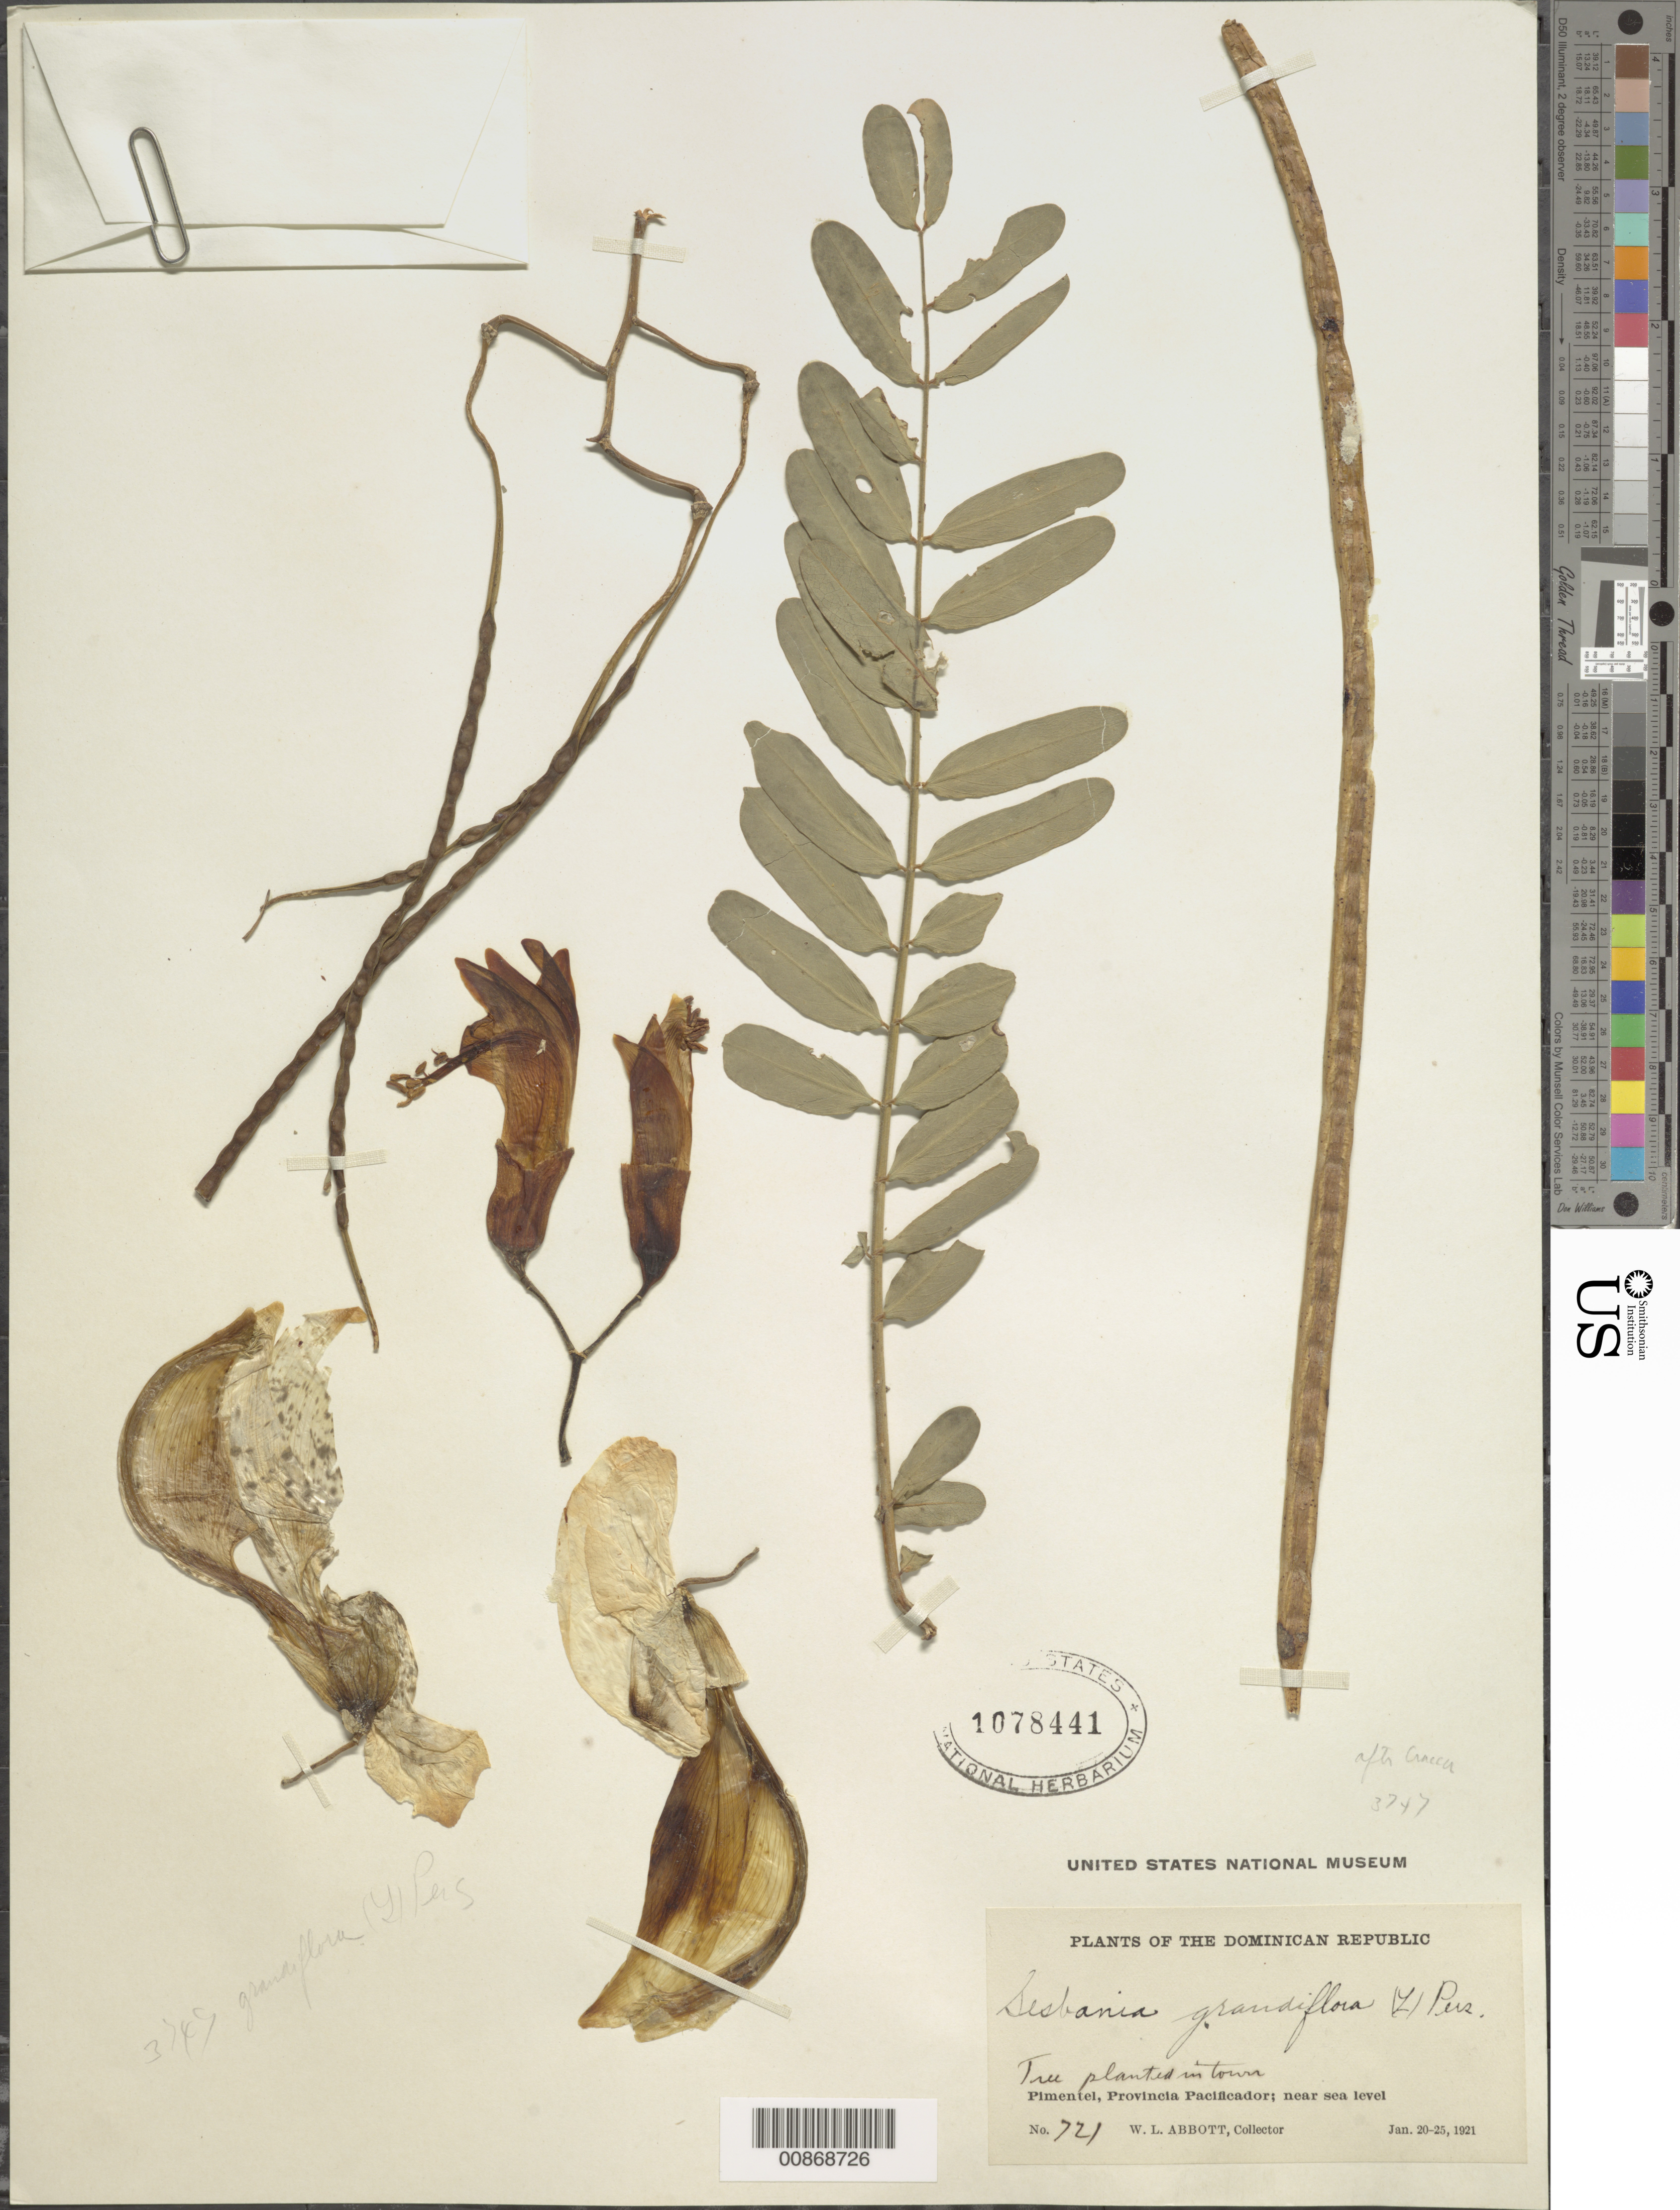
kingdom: Plantae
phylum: Tracheophyta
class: Magnoliopsida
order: Fabales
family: Fabaceae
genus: Sesbania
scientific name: Sesbania grandiflora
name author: (L.) Poir.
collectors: W. L. Abbott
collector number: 721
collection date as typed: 20 Jan 1921 to 25 Jan 1921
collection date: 1921-01-20/1921-01-25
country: Dominican Republic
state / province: Duarte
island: Hispaniola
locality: Pimentel, Provincia Pacificador (obsolete).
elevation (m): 0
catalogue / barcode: US 1078441